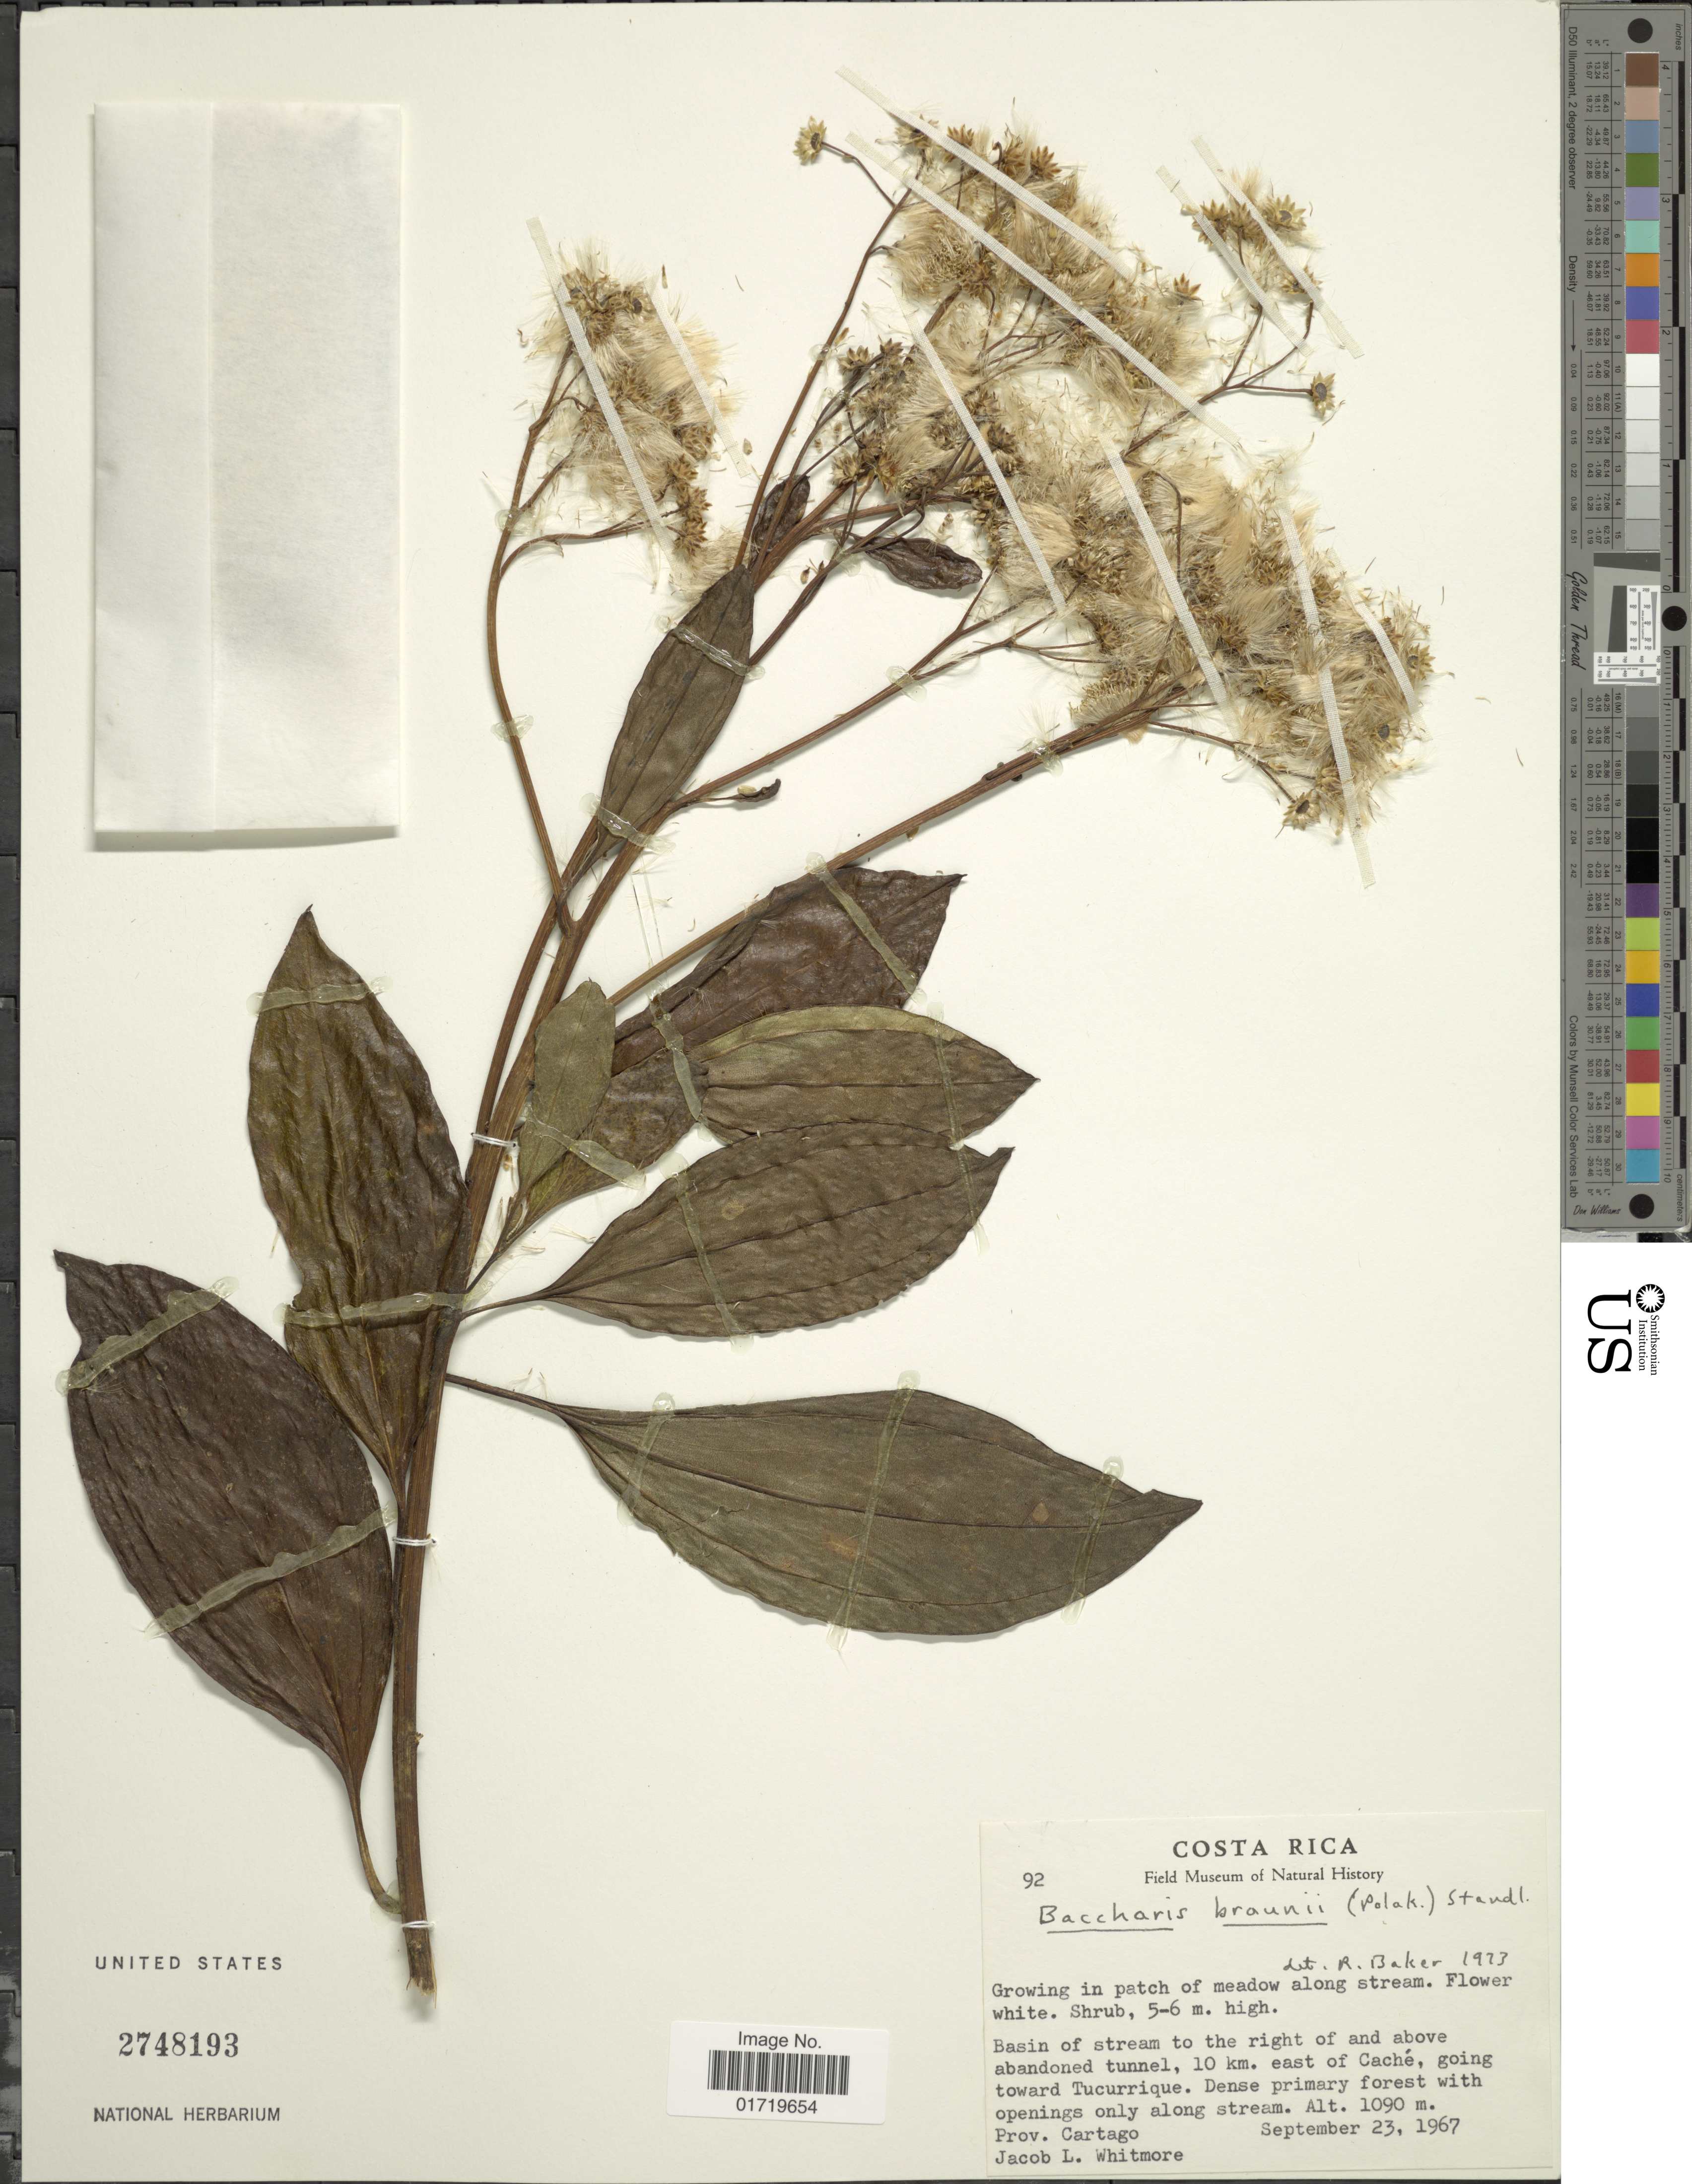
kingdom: Plantae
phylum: Tracheophyta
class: Magnoliopsida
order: Asterales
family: Asteraceae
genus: Baccharis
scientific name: Baccharis pedunculata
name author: (Mill.) Cabrera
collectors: J. Whitmore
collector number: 92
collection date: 1967-09-23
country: Costa Rica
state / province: Cartago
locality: Basin of stream to the right of an above abandoned tunnel, 10 km. east of Cache, going toward Tucurrique, Prov.: Cartago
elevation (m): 1090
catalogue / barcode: US 2748193